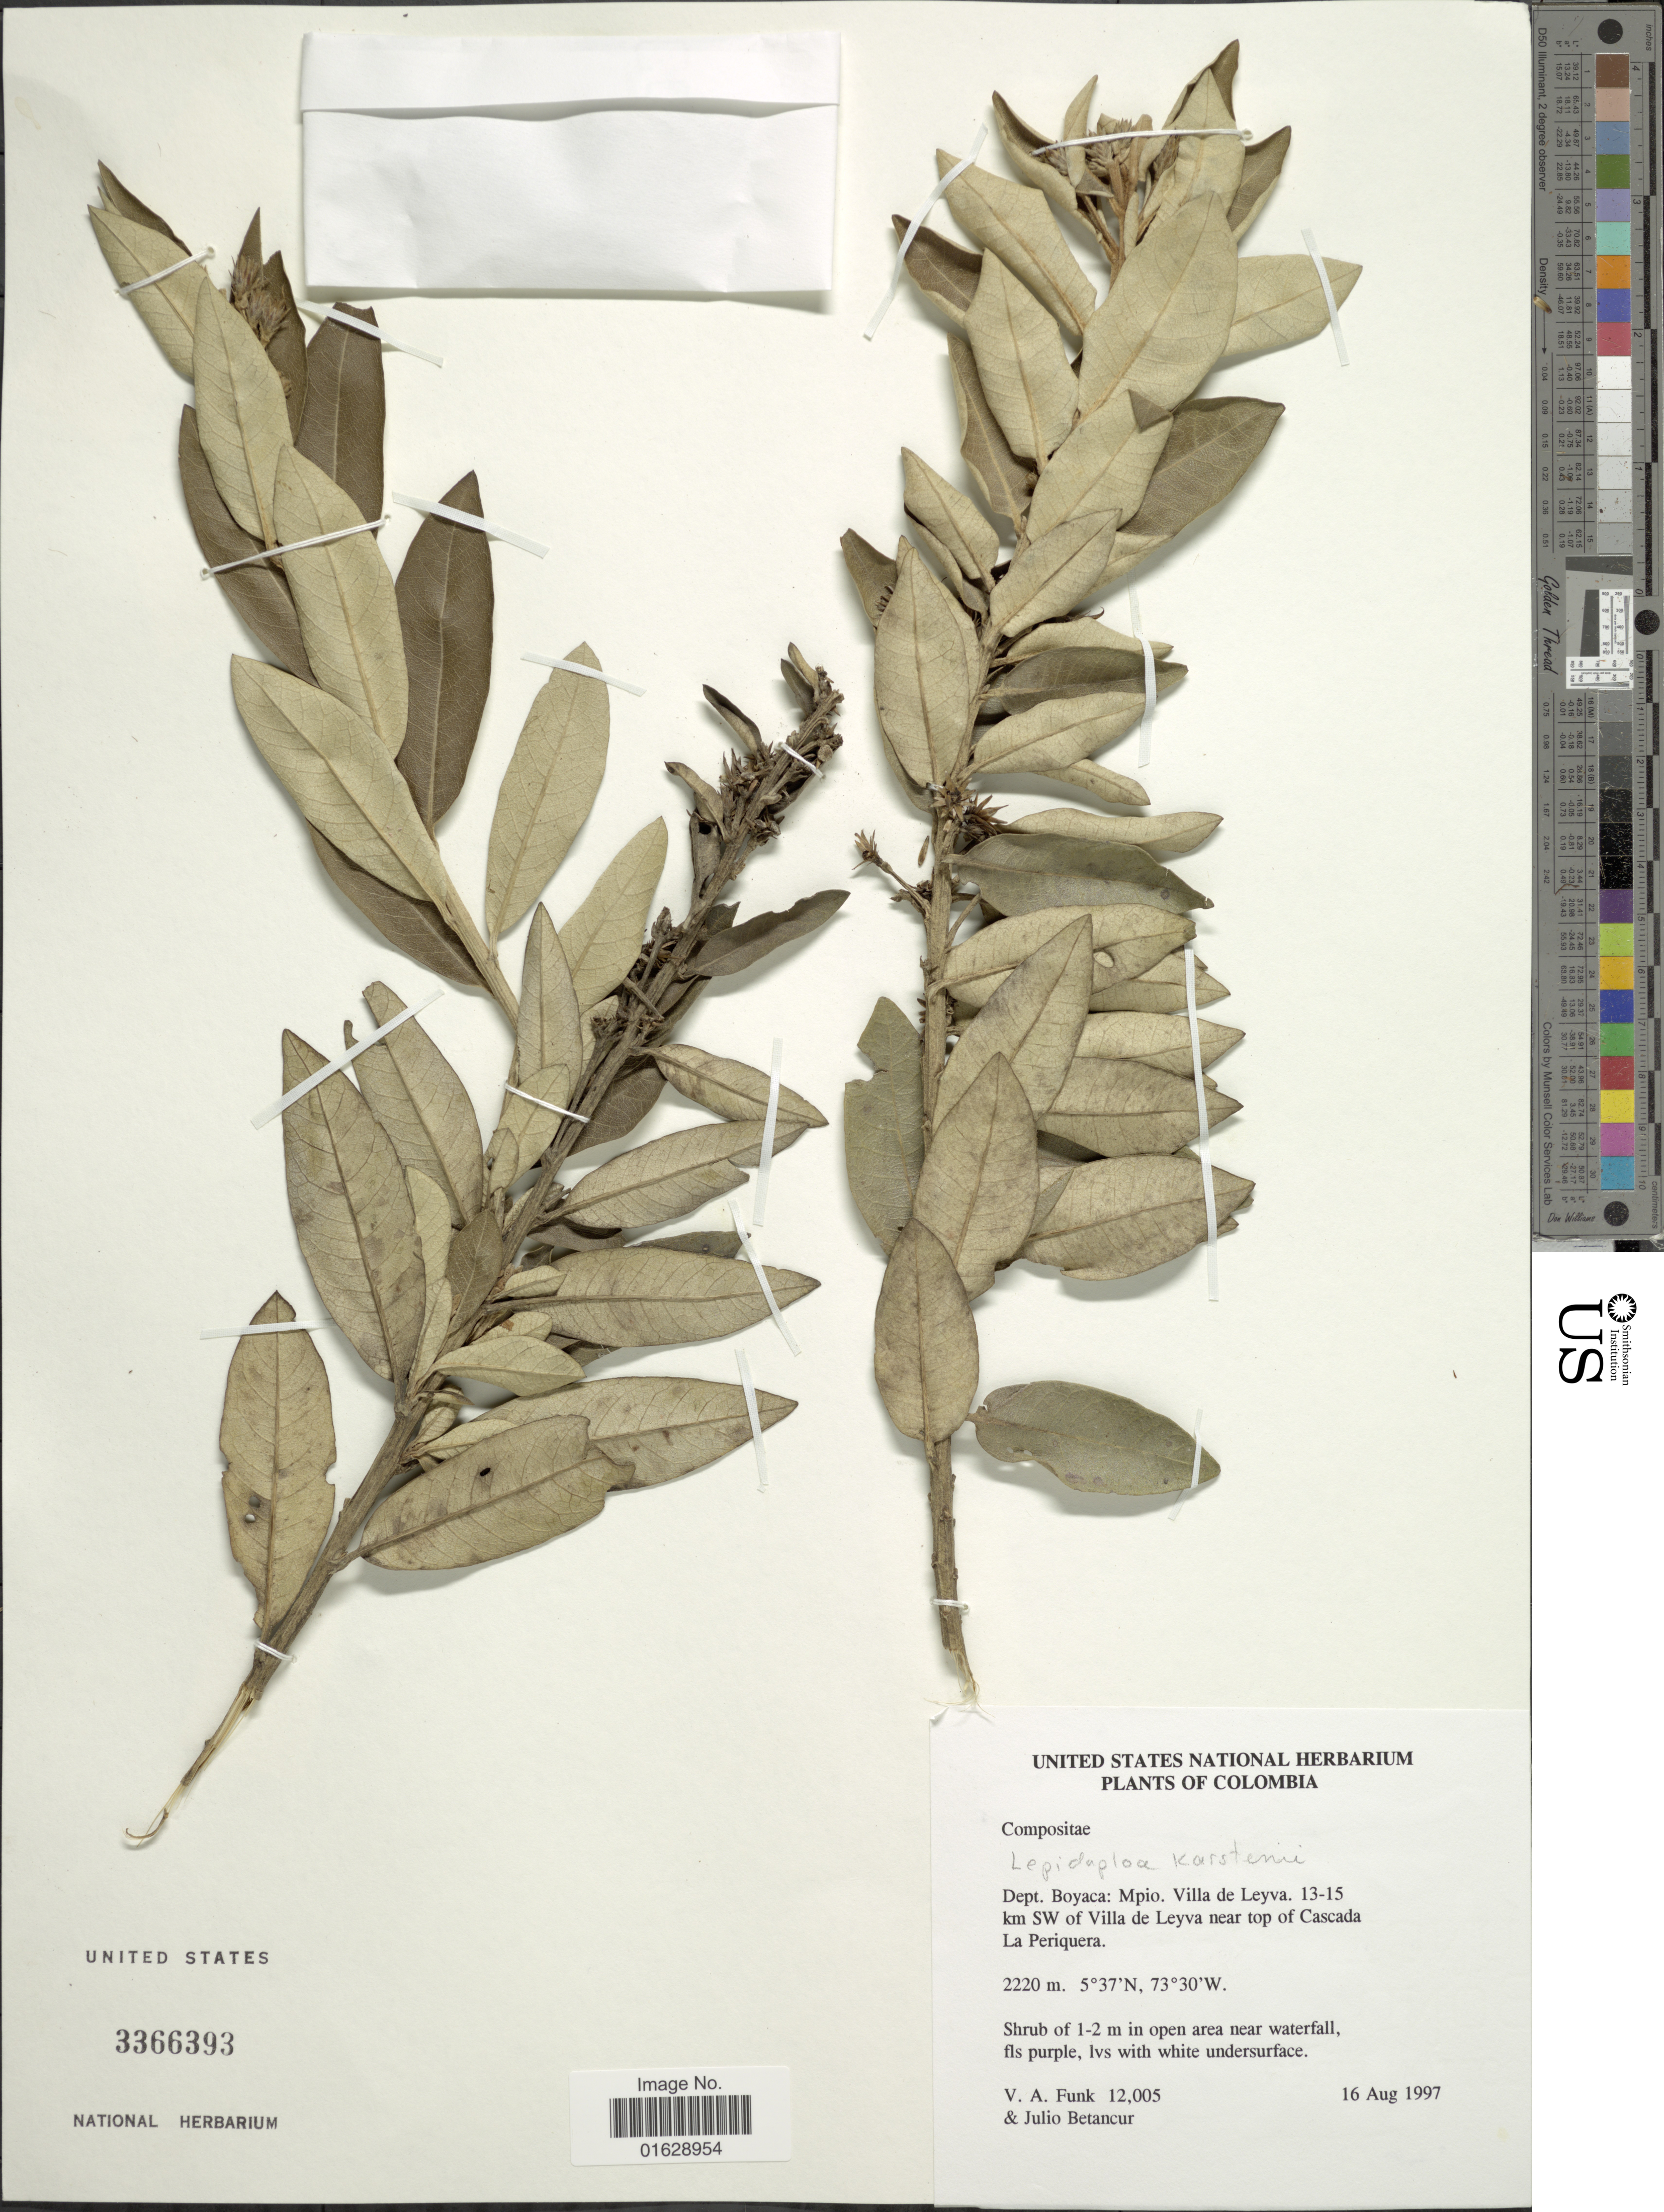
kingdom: Plantae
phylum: Tracheophyta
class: Magnoliopsida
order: Asterales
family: Asteraceae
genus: Lepidaploa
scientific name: Lepidaploa karstenii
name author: (Sch. Bip.) H. Rob.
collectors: V. Funk & J. Betancur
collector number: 12005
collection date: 1997-08-16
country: Colombia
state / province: Boyacá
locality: Mpio. Villa de Leyva. 13-15 km SW of Villa de Leyva near top of Cascada La Periquera.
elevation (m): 2220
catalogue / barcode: US 3366393